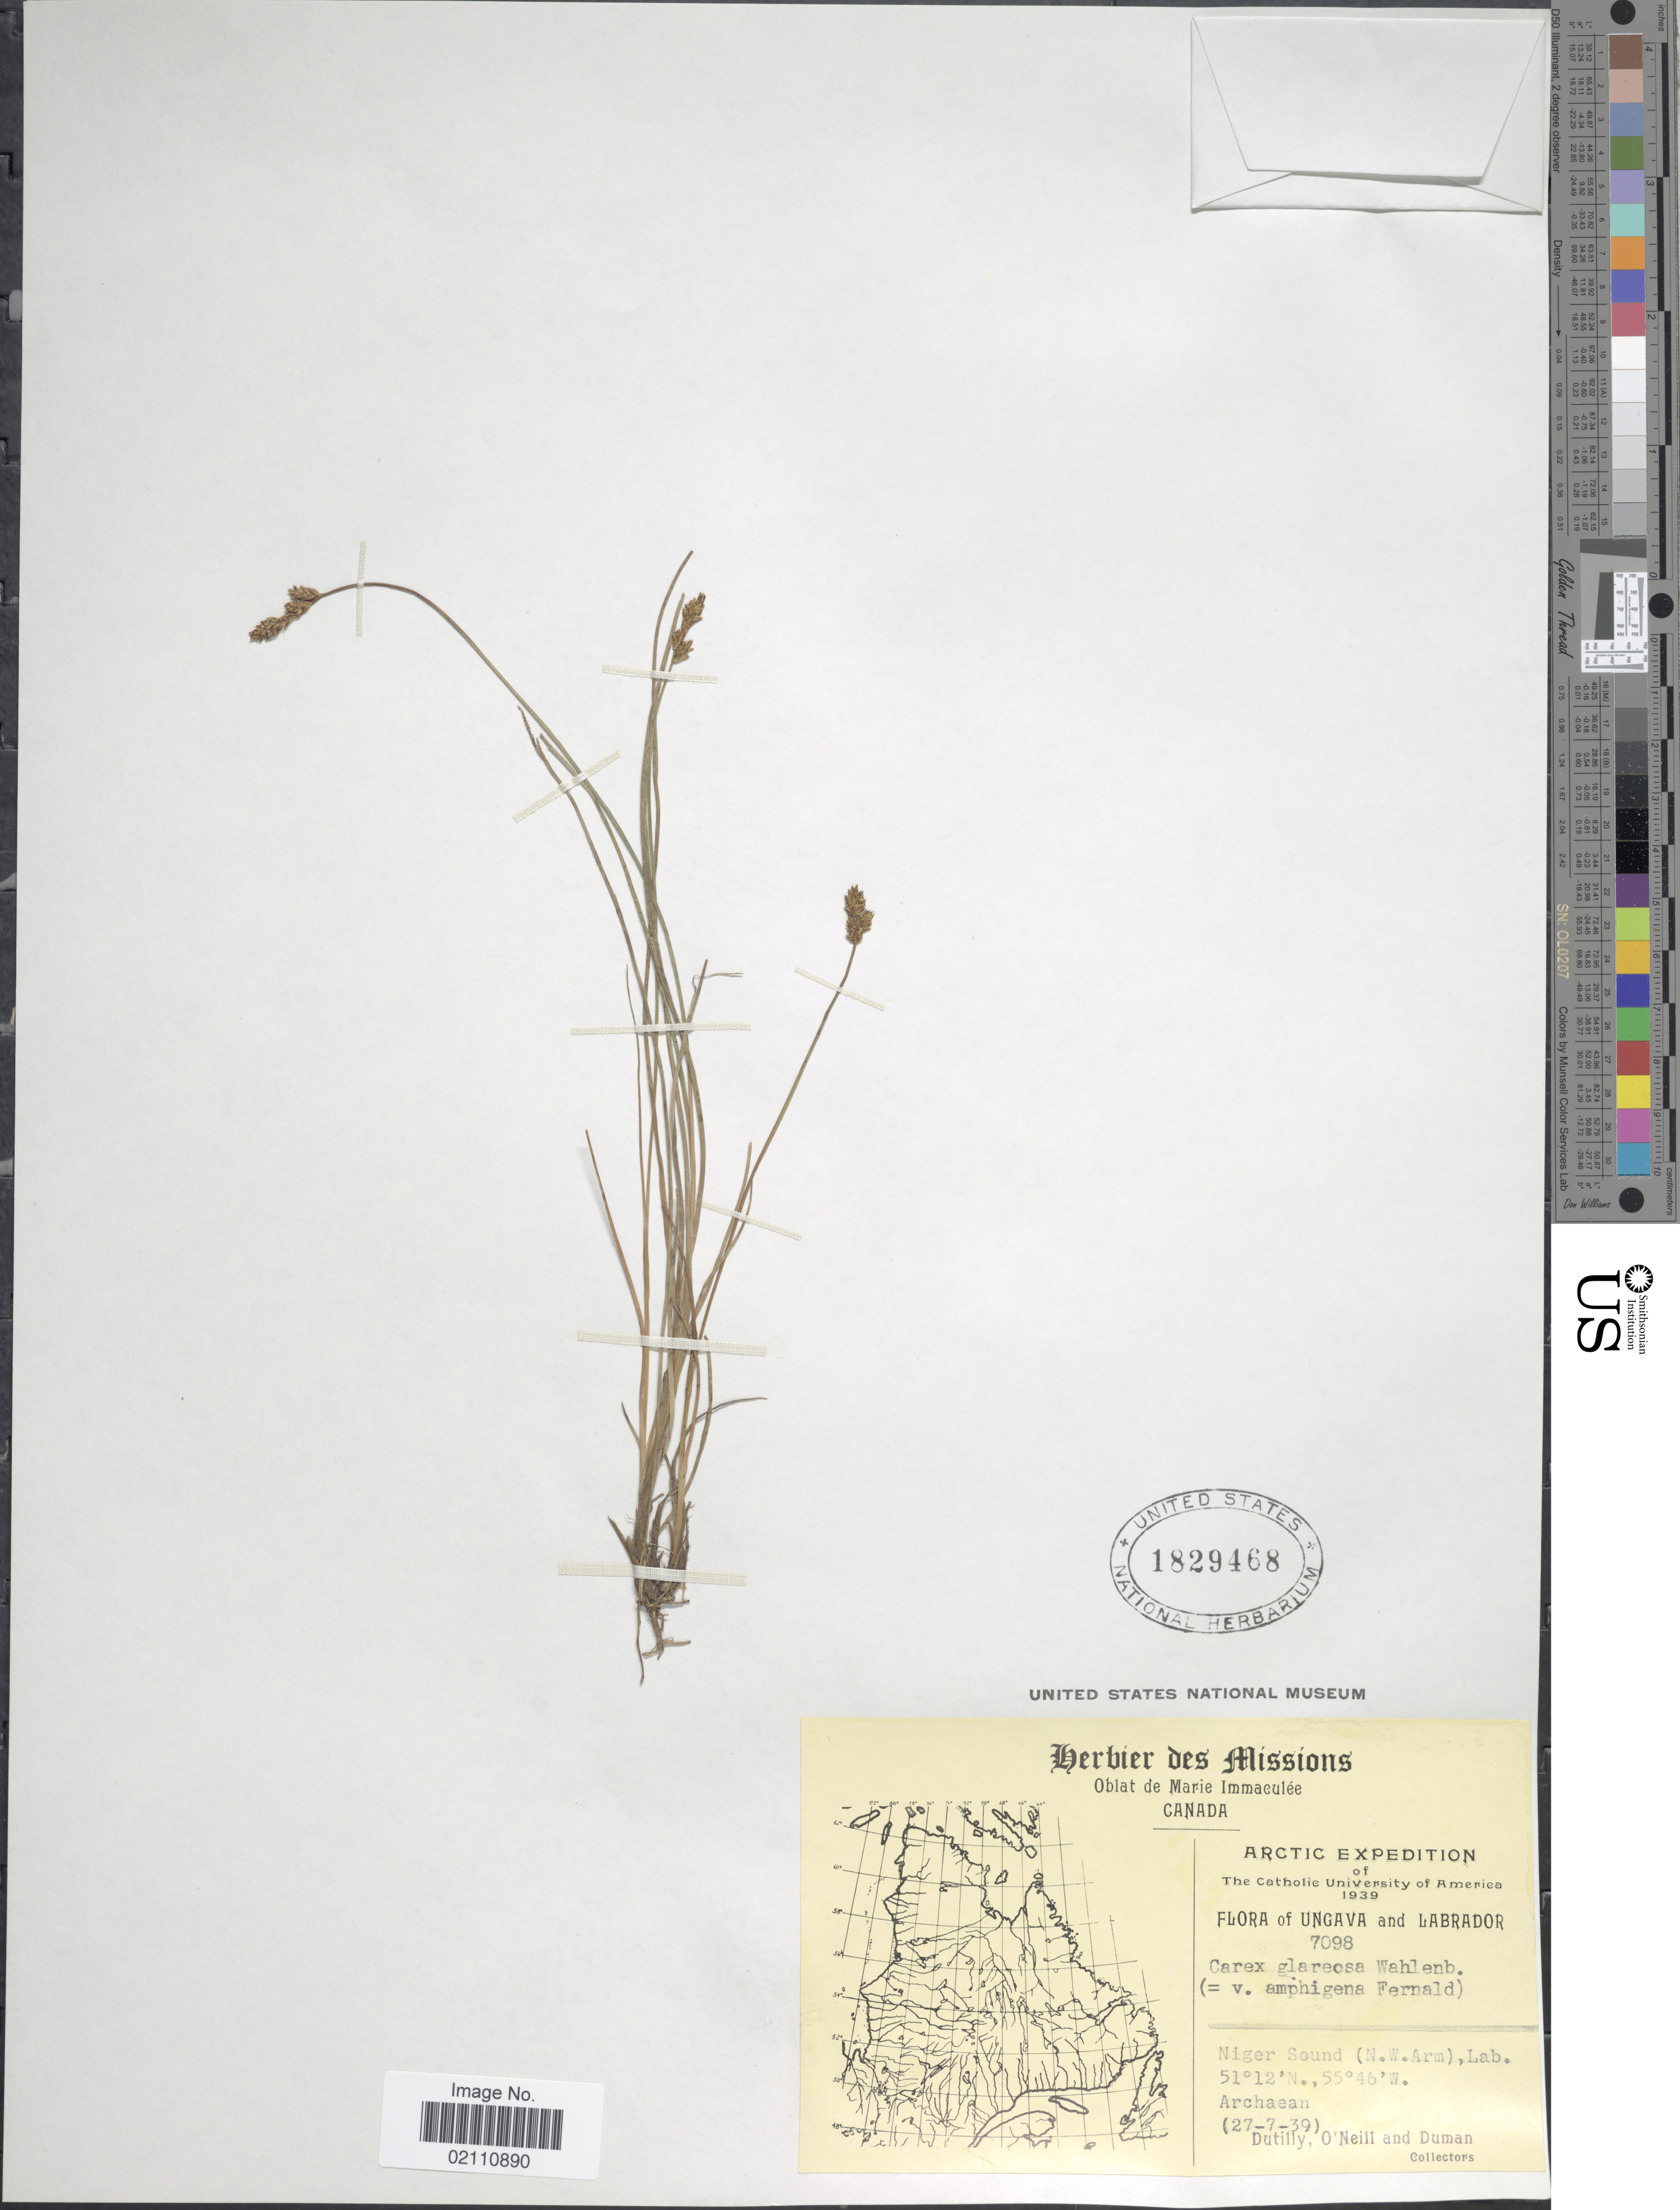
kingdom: Plantae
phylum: Tracheophyta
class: Liliopsida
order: Poales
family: Cyperaceae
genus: Carex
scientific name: Carex glareosa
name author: Schkuhr ex Wahlenb.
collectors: -. Dutilly, O' Neill & -. Duman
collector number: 7098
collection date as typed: Transcribed d/m/y: 27/7/39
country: Canada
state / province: Quebec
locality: Oblat de Marie Immaculee, Canada, Ungava and Labrador, Niger Sound (N.W. Arm) Archaean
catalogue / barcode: US 1829468